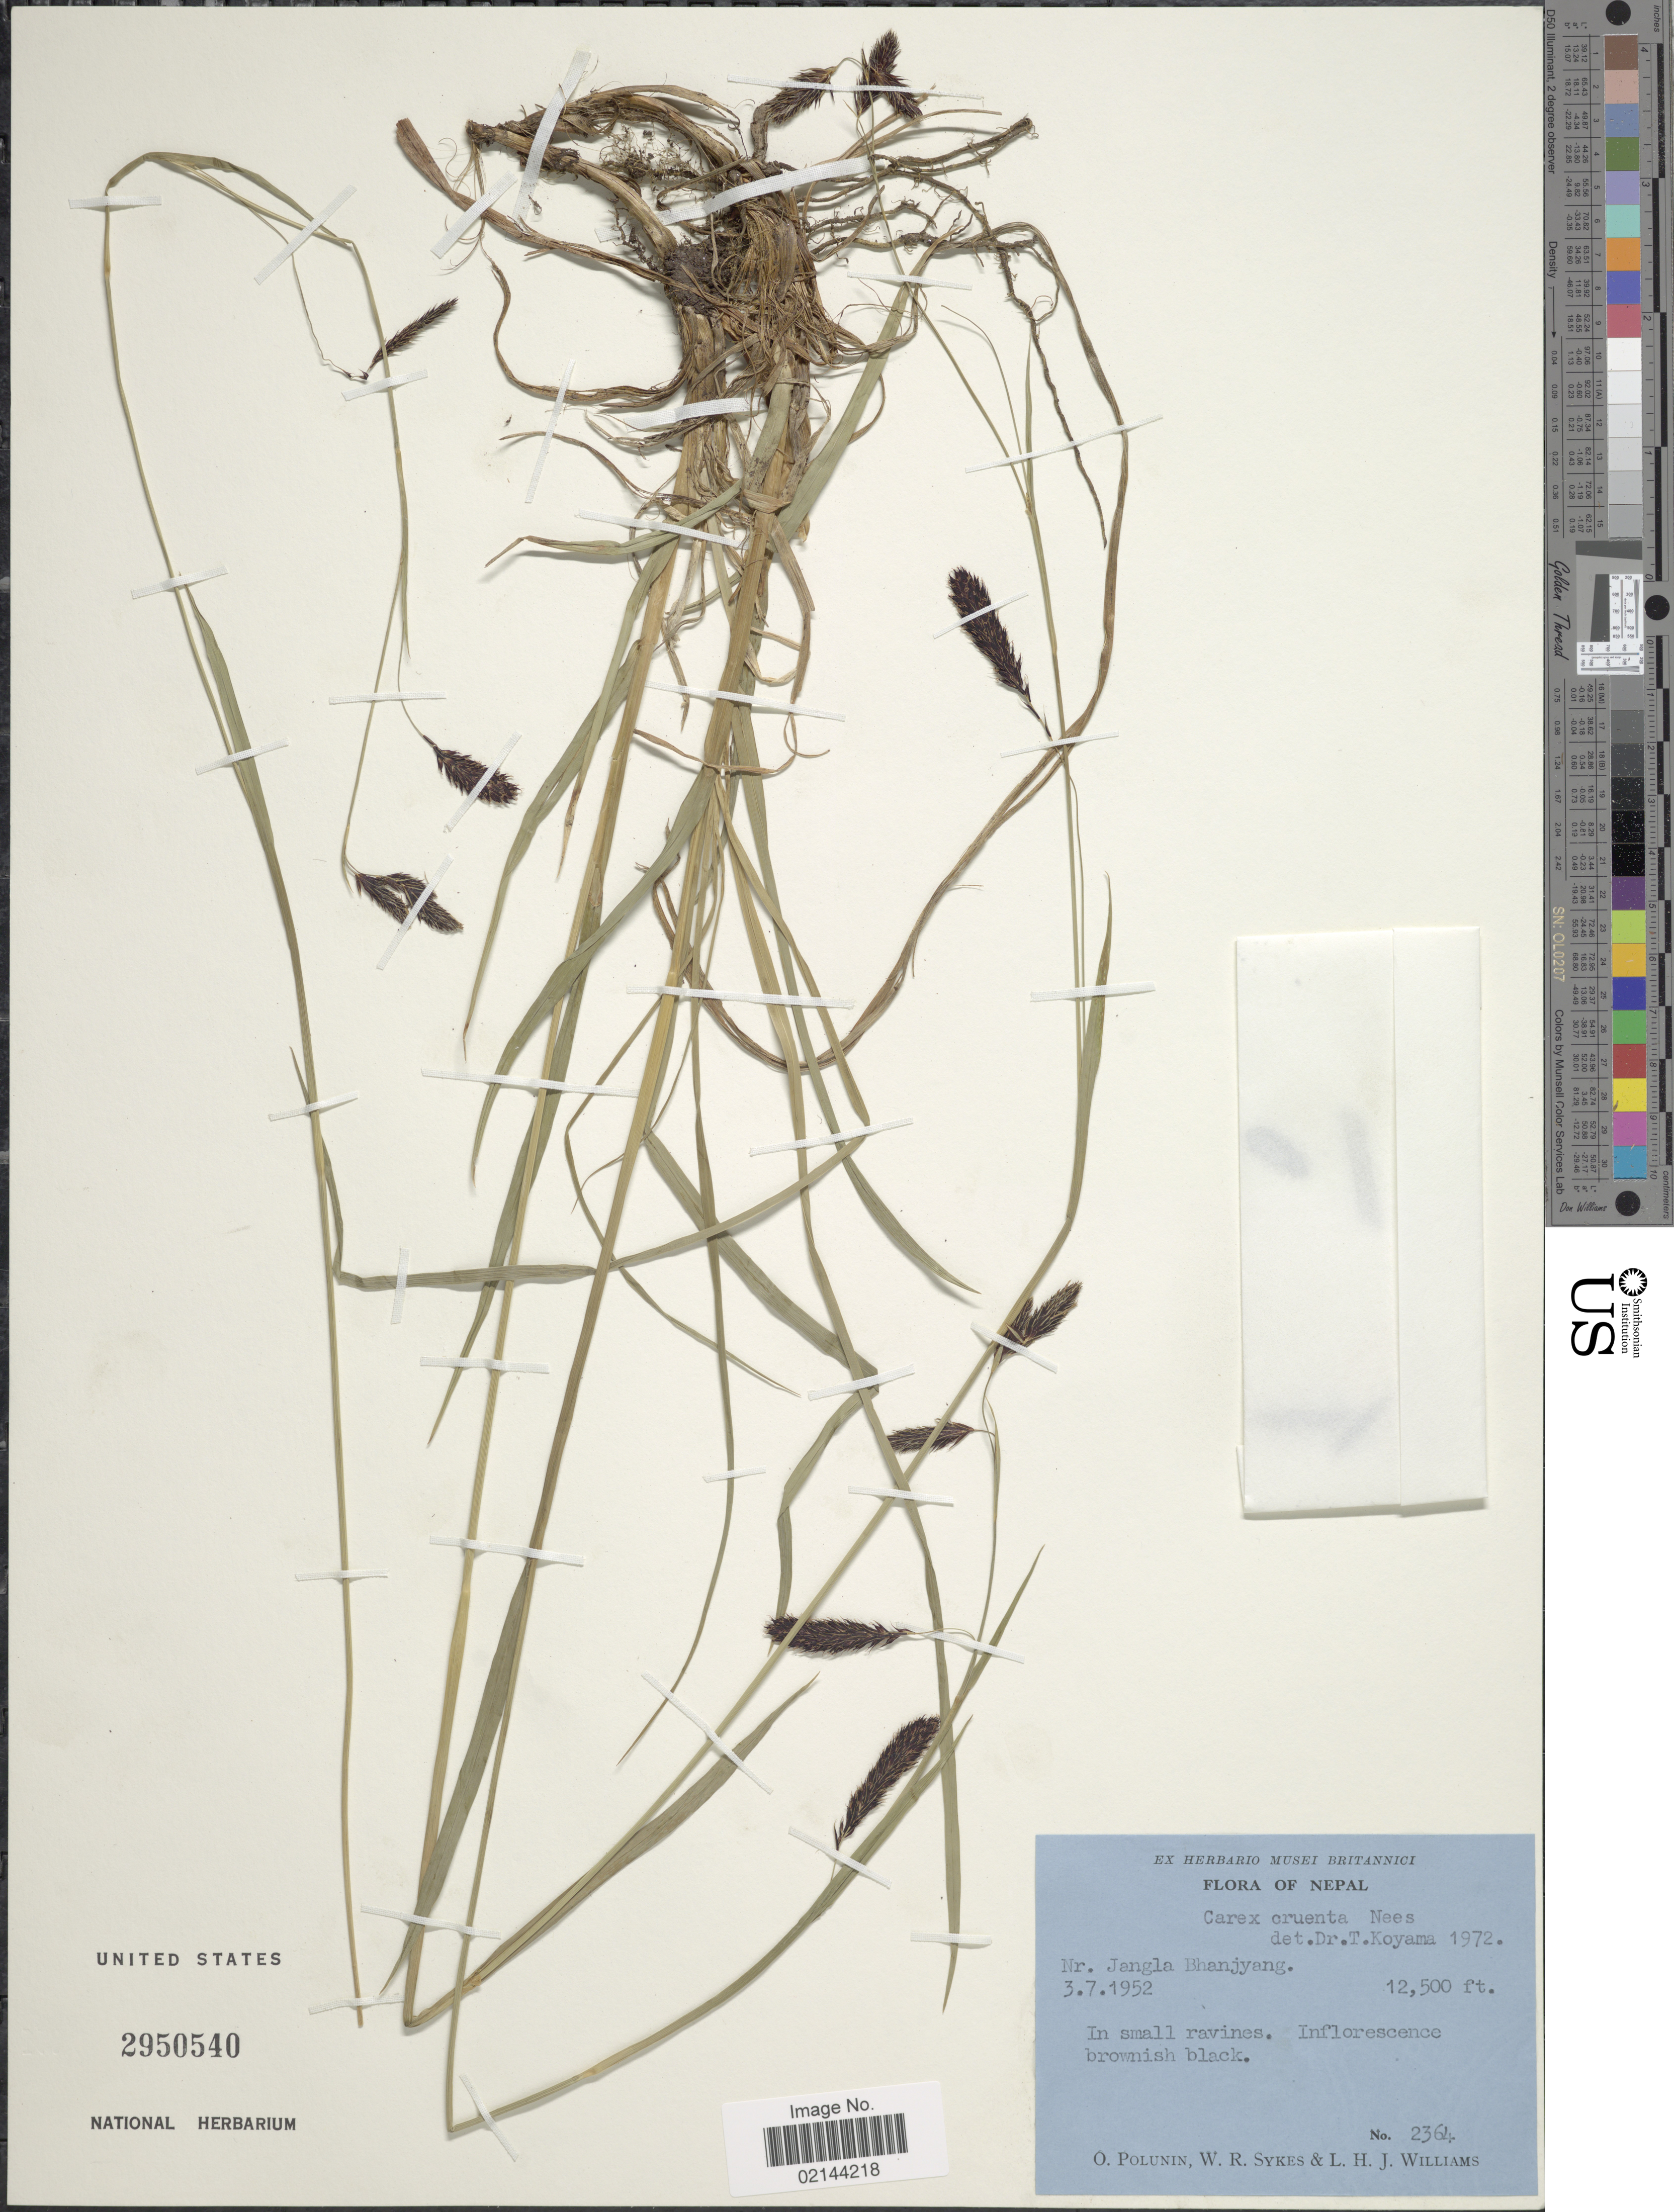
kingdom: Plantae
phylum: Tracheophyta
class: Liliopsida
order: Poales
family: Cyperaceae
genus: Carex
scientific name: Carex cruenta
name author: Nees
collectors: O. V. Polunin, W. R. Sykes & L. H. J. Williams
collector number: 2364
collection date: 1952-07-03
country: Nepal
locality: Nepal, Nt. Jangla Bhanjyang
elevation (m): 3810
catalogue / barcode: US 2950540